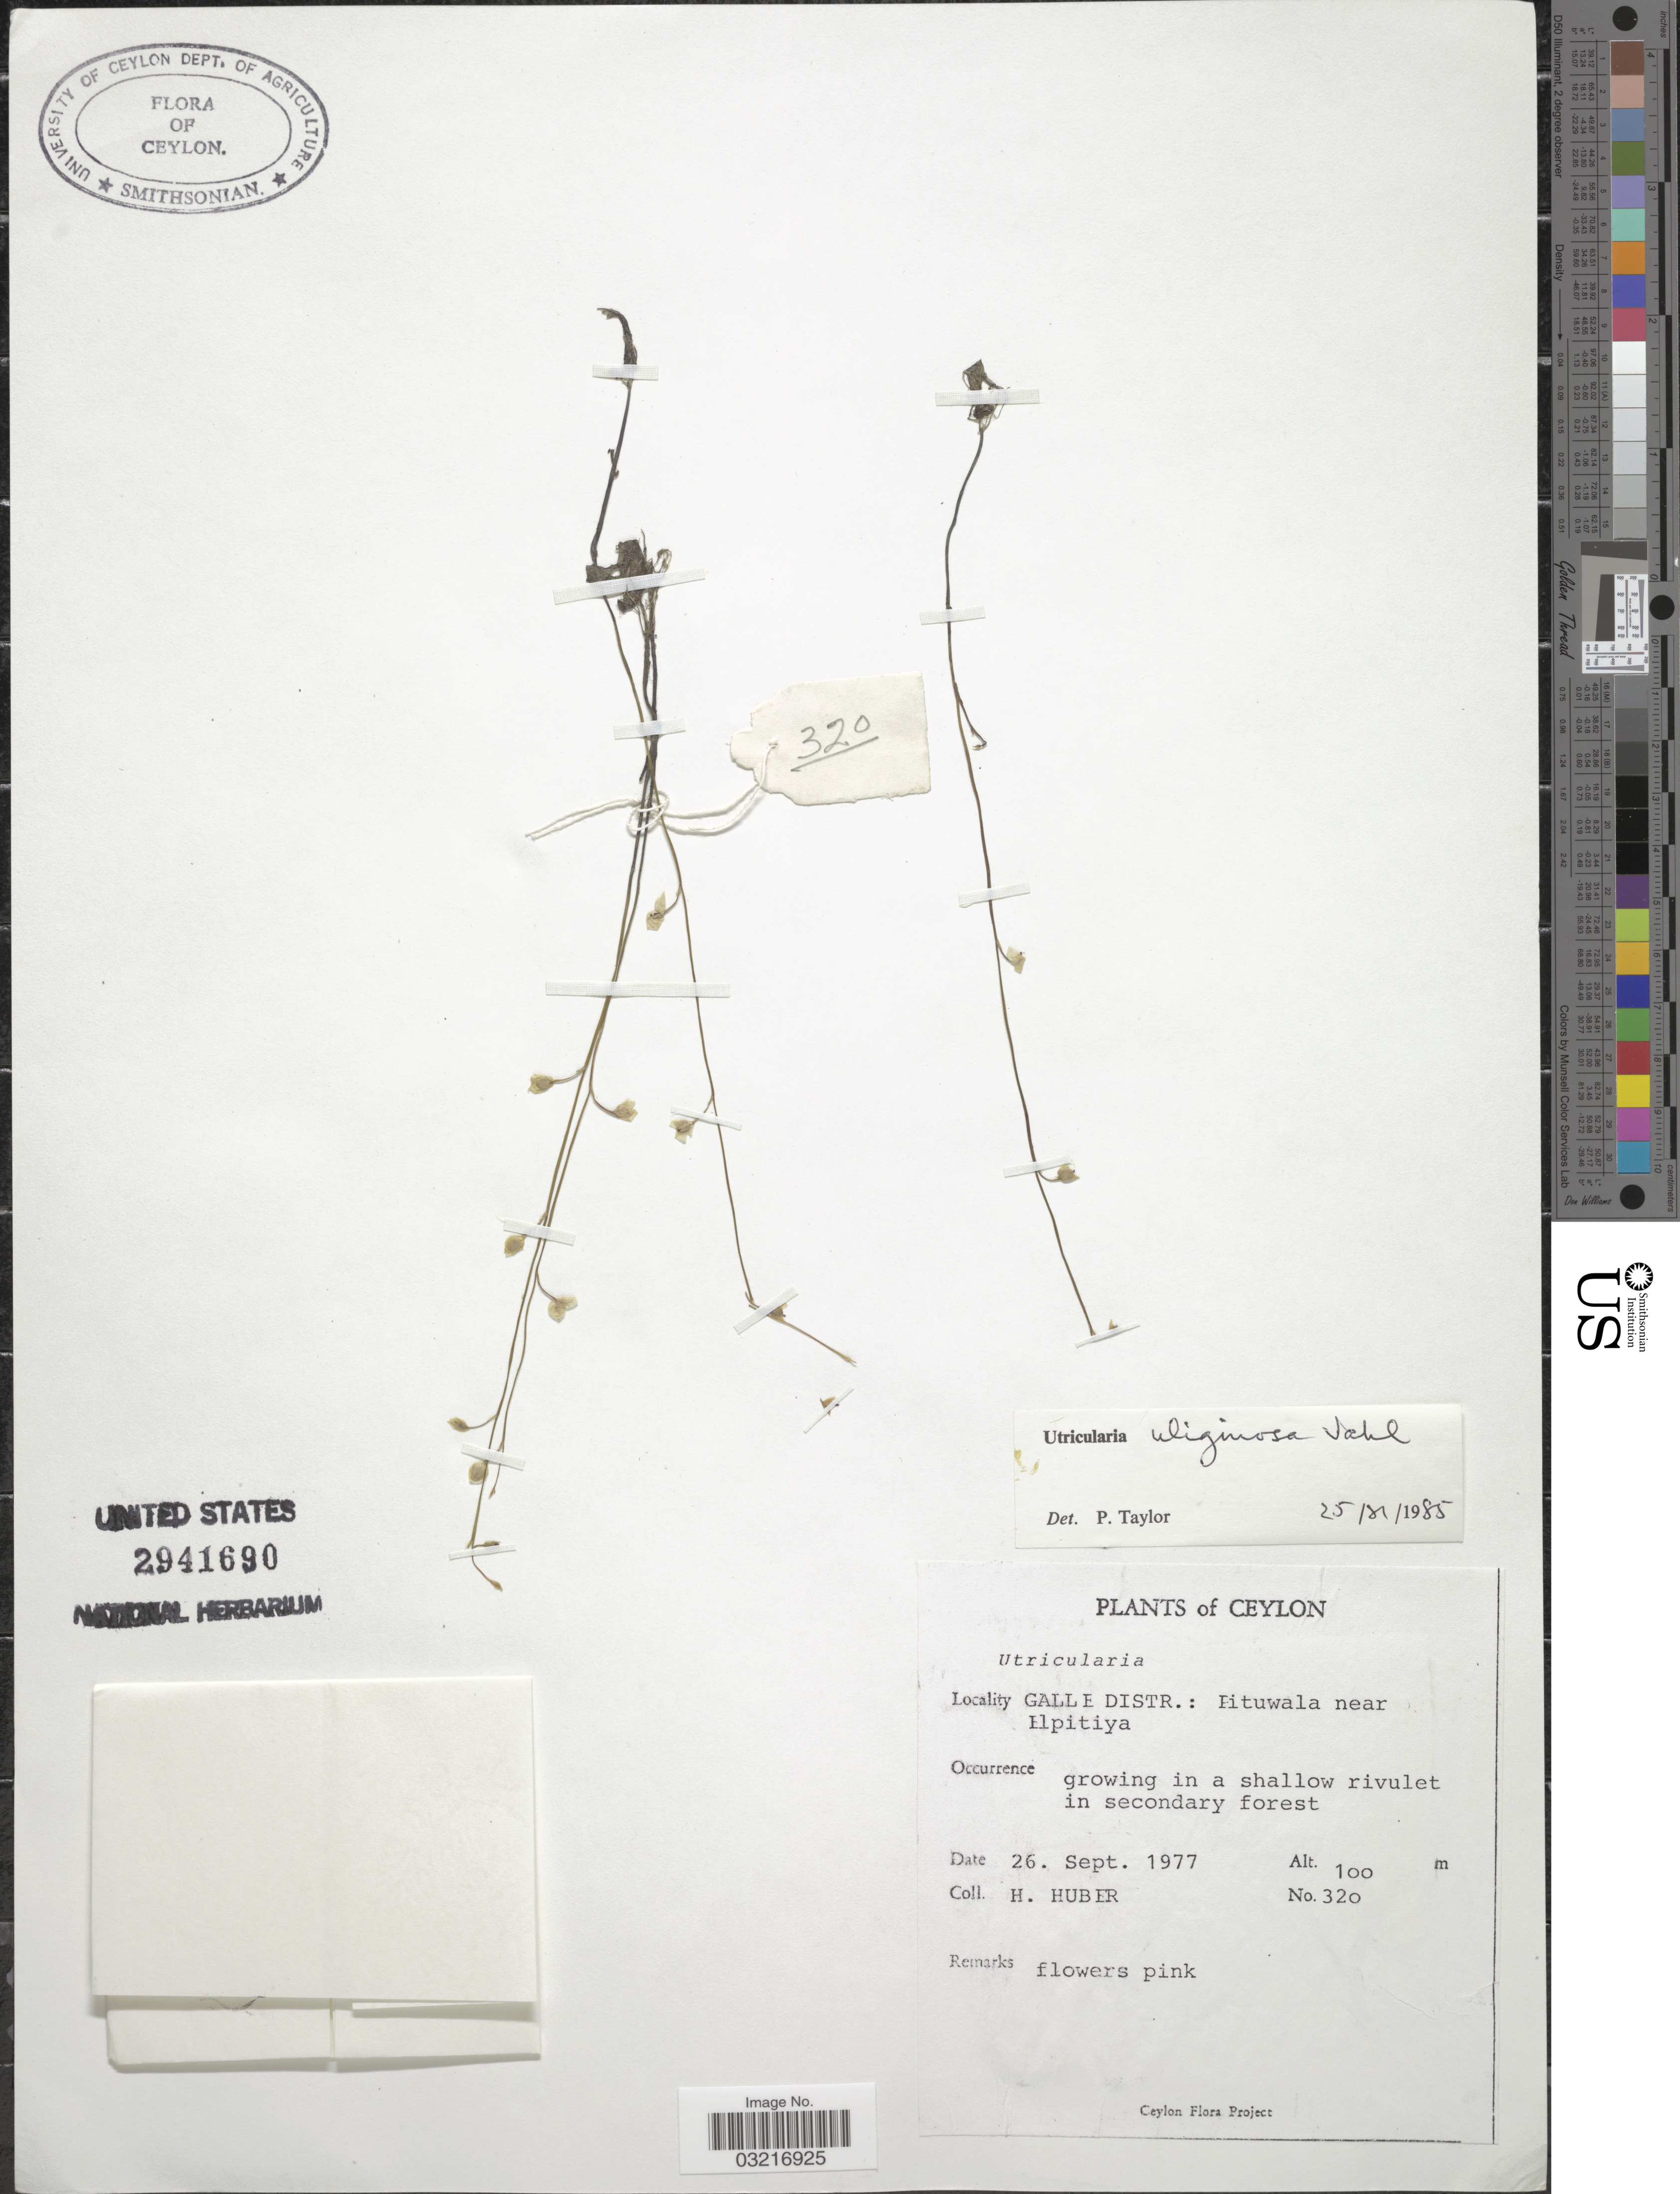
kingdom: Plantae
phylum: Tracheophyta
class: Magnoliopsida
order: Lamiales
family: Lentibulariaceae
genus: Utricularia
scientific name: Utricularia uliginosa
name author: Vahl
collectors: H. Huber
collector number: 320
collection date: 1977-09-26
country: Sri Lanka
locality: Ceylon, Galle Distr.: Pituwala near Elpitiya.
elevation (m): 100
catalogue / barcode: US 2941690